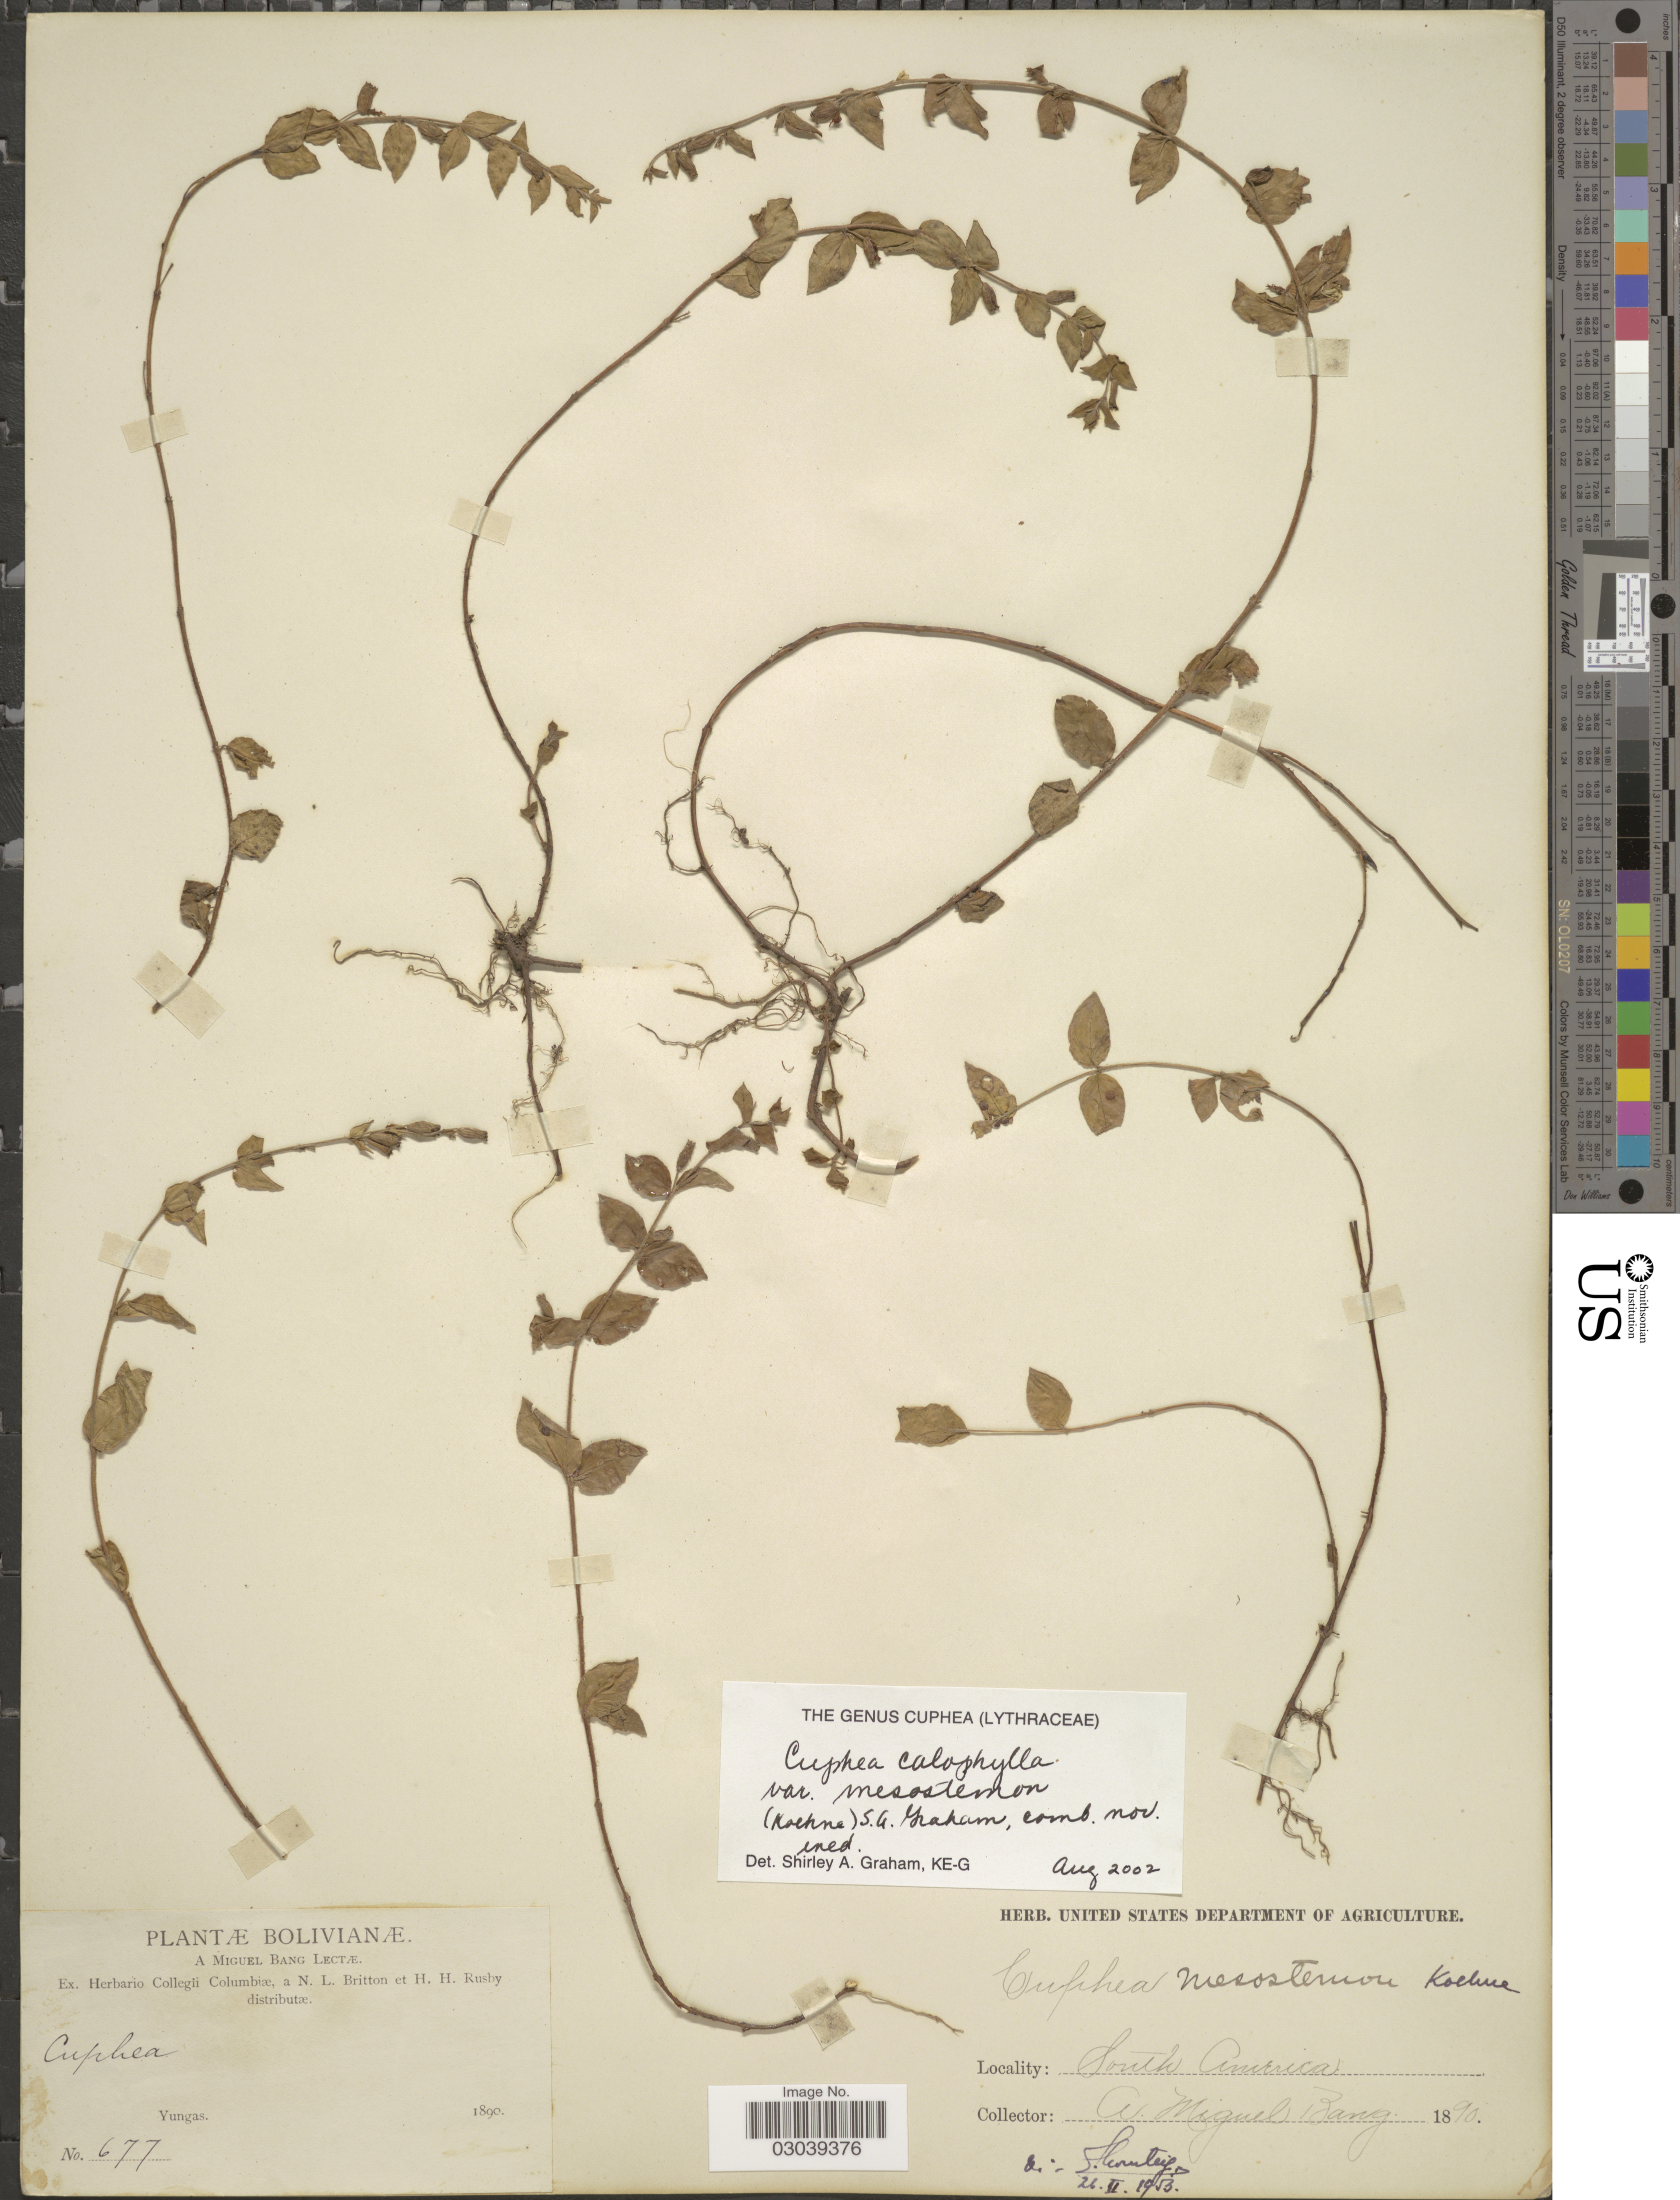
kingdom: Plantae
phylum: Tracheophyta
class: Magnoliopsida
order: Myrtales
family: Lythraceae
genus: Cuphea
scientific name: Cuphea calophylla subsp. mesostemon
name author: (Koehne) Lourteig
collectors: M. Bang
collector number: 677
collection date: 1890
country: Bolivia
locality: Yungas.